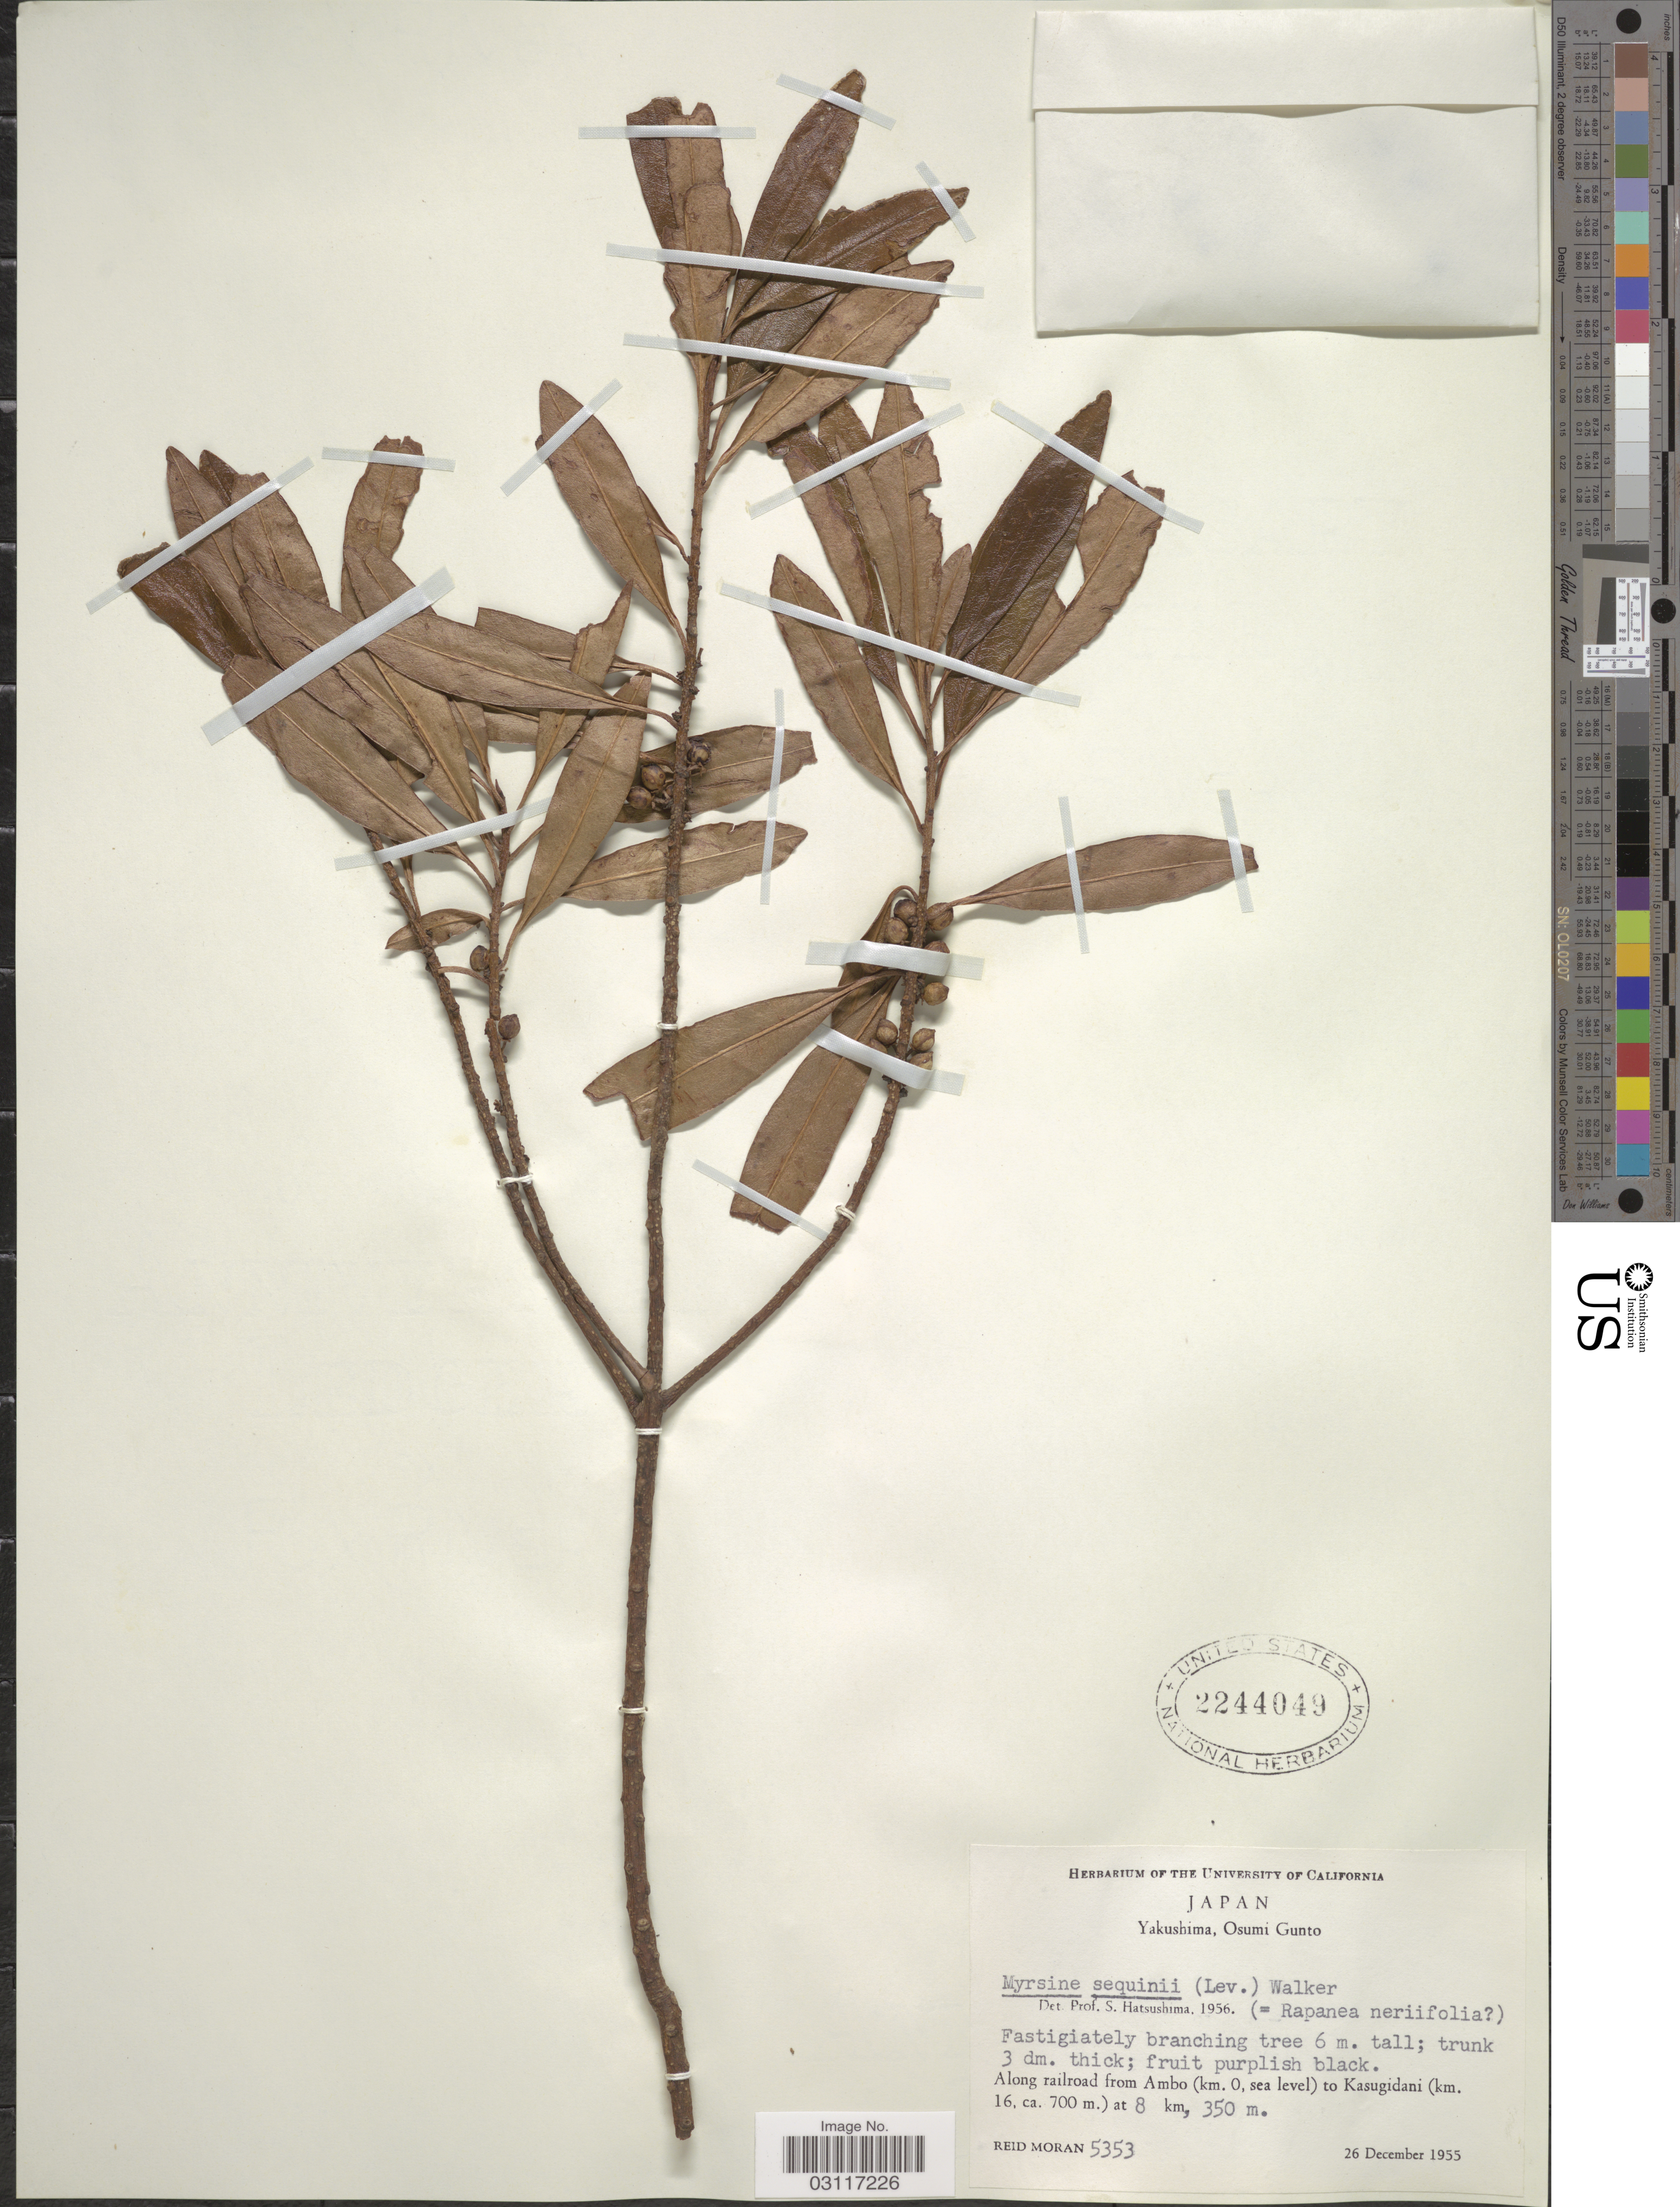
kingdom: Plantae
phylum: Tracheophyta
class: Magnoliopsida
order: Ericales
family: Primulaceae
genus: Myrsine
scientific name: Myrsine seguinii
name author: H. Lév.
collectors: R. Moran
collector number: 5353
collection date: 1955-12-26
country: Japan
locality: Yakushima, Osumi Gunto. Along railroad from Ambo (km. 0, sea level) to Kasugidani (km. 16, ca. 700 m.) at 8 km.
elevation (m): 350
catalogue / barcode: US 2244049